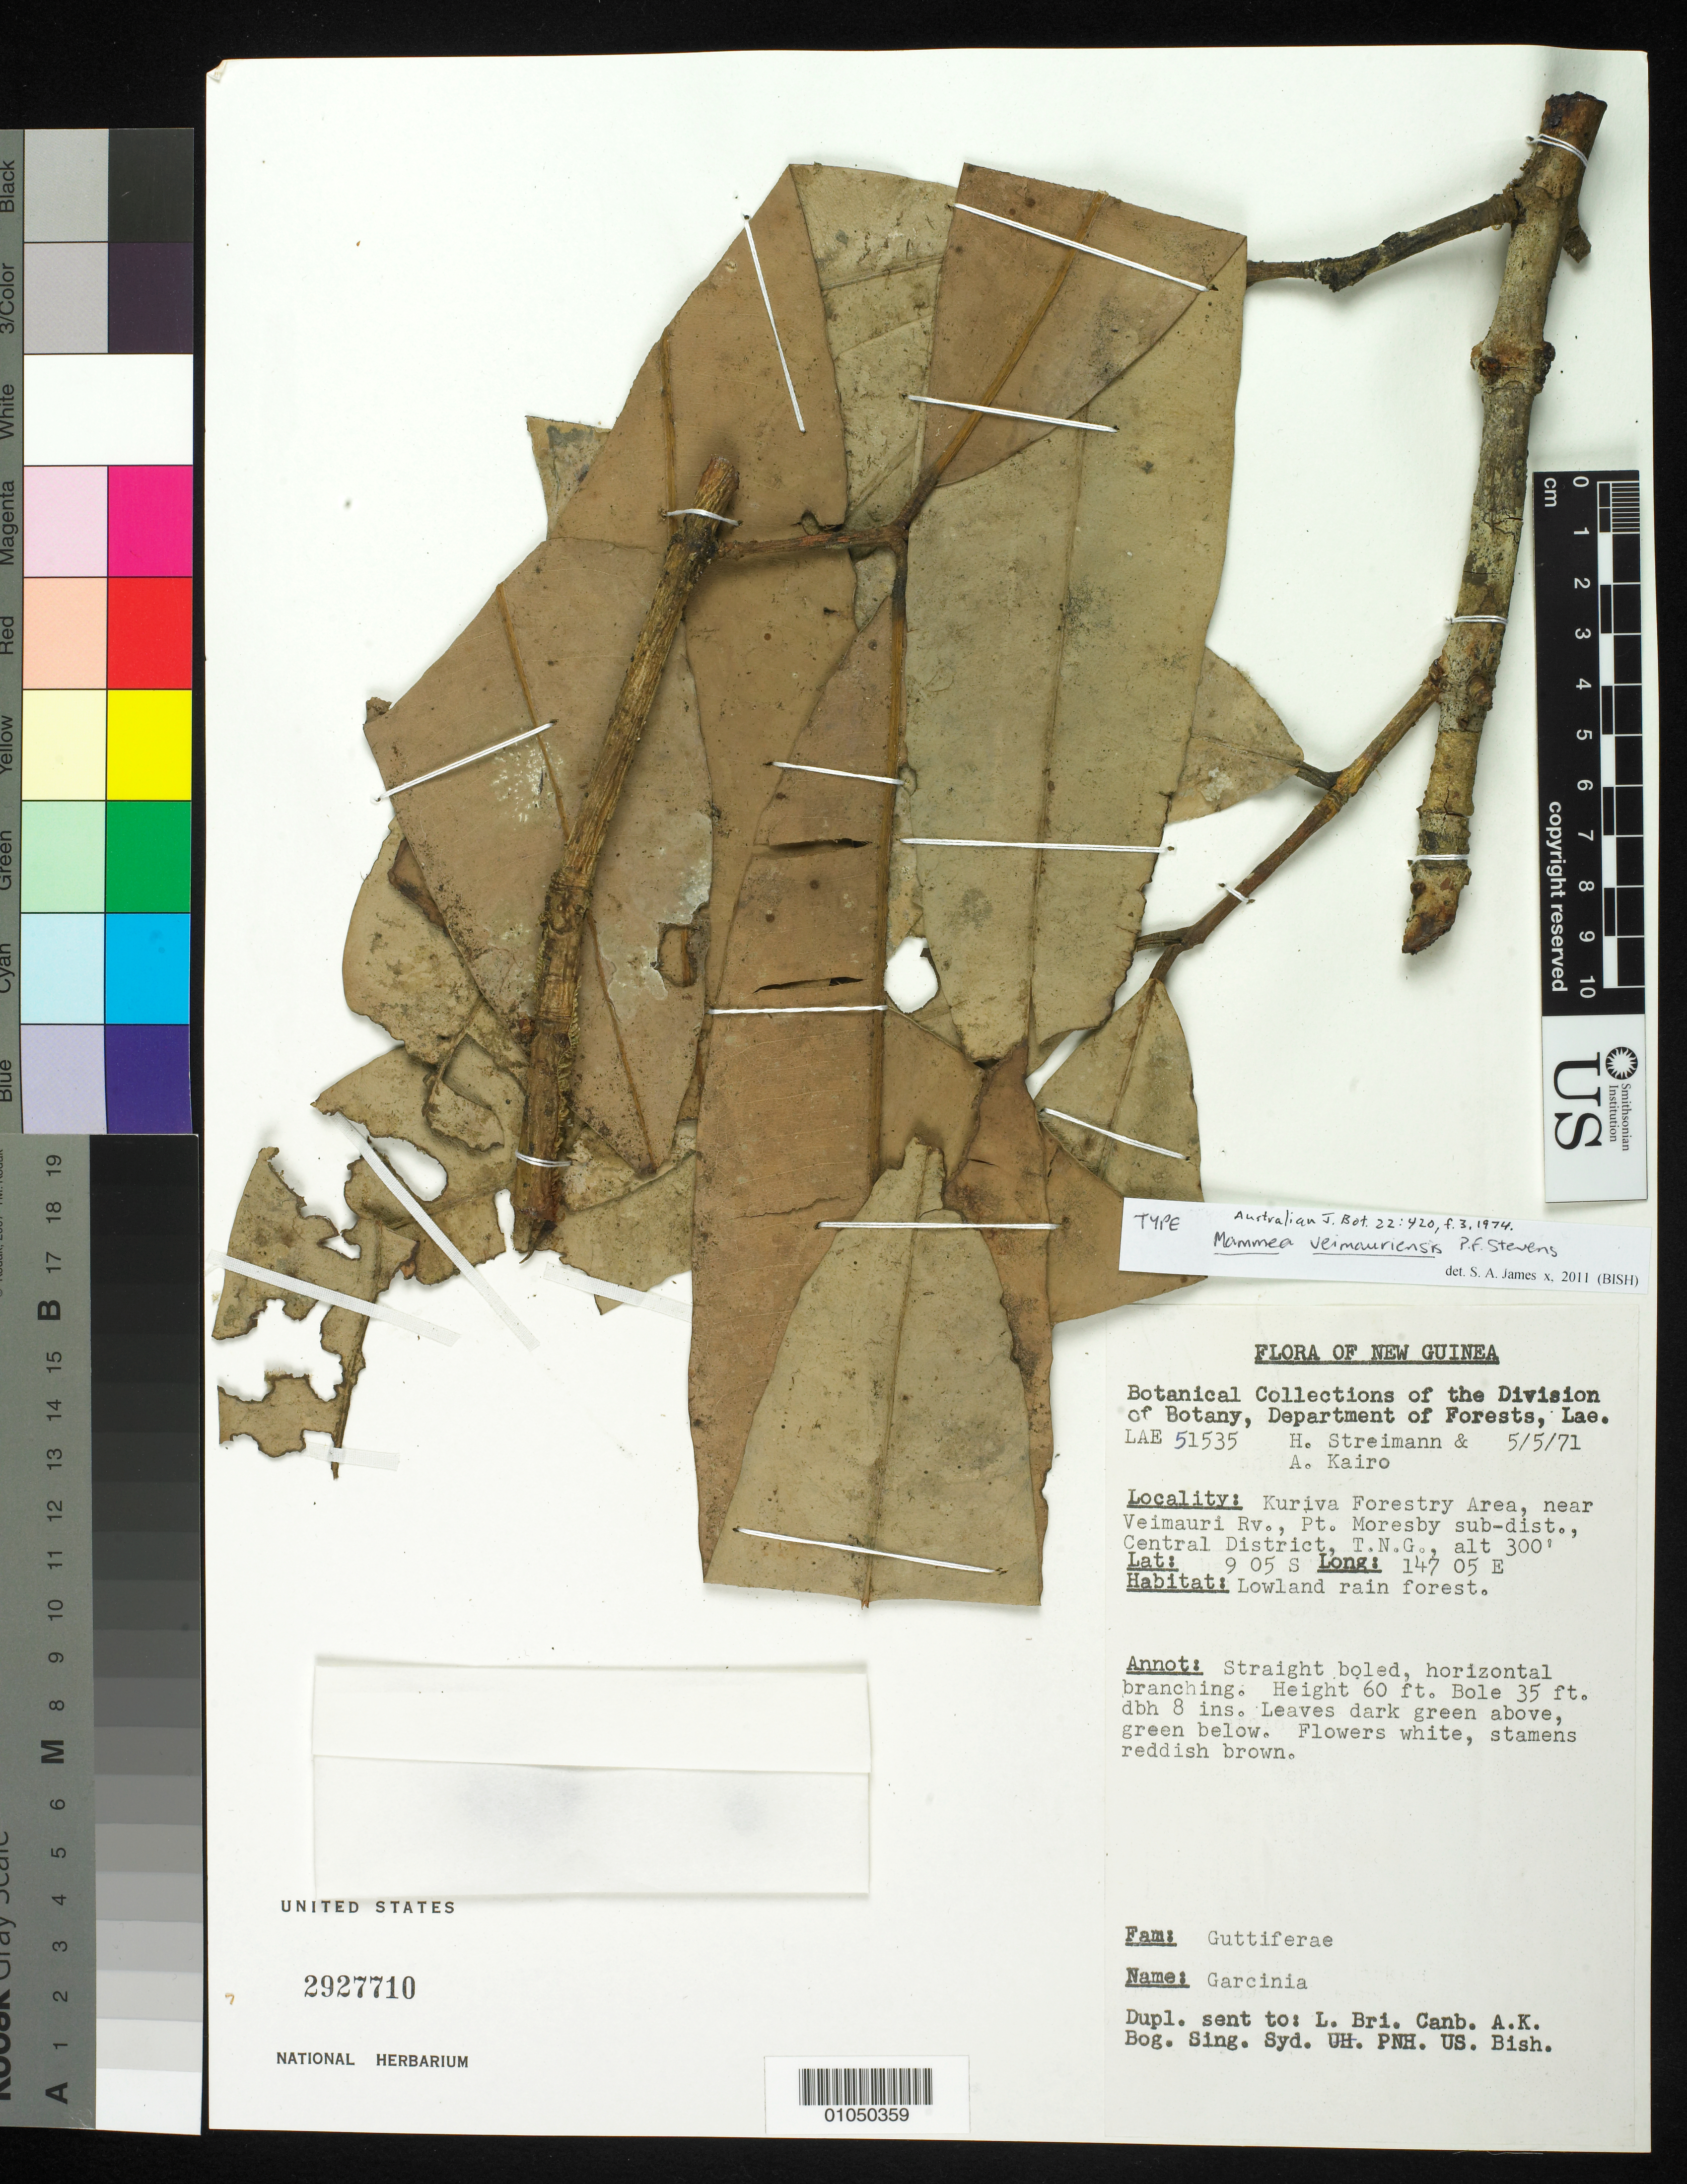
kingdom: Plantae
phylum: Tracheophyta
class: Magnoliopsida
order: Malpighiales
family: Calophyllaceae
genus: Mammea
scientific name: Mammea veimauriensis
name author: P.F. Stevens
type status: Isotype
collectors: H. Streimann & A. Kairo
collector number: LAE 51535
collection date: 1971-05-05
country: Papua New Guinea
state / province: Central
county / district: Port Moresby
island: New Guinea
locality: Kuriva Forestry Area, near Veimauri Rv., Pt. Moresby sub-dist., Central District, T.N.G.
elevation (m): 91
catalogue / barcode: US 2927710